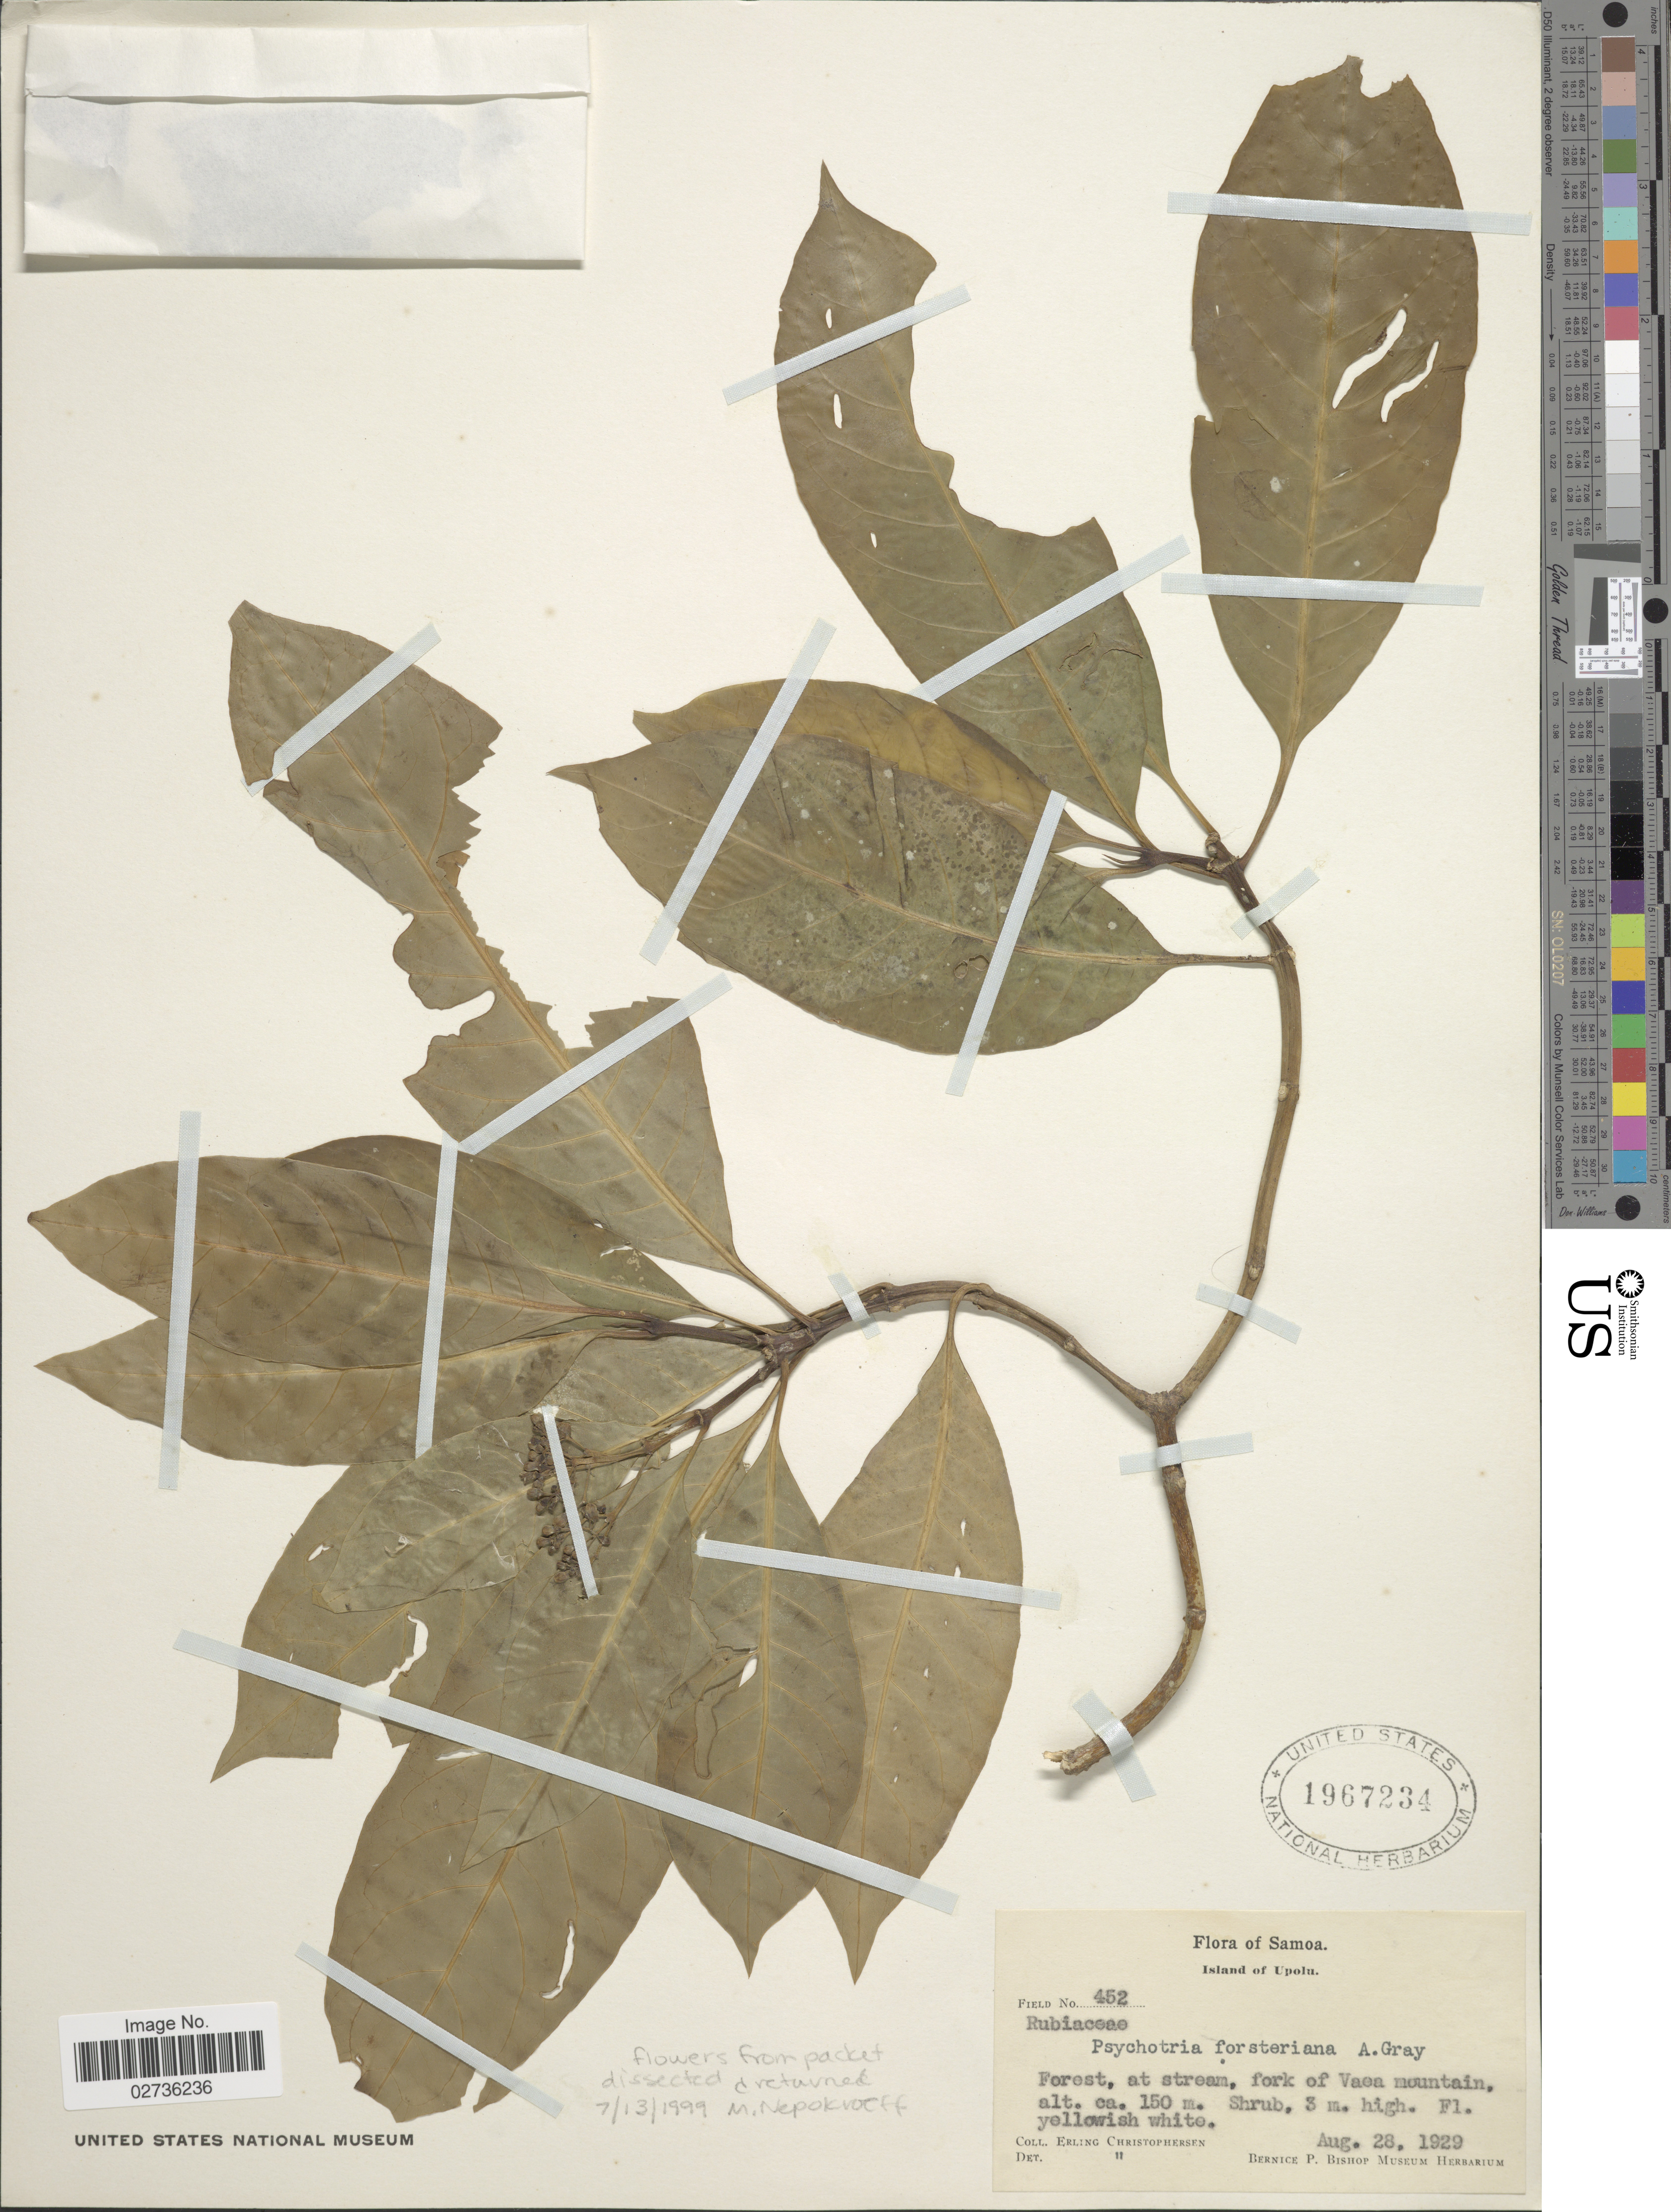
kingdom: Plantae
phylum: Tracheophyta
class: Magnoliopsida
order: Gentianales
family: Rubiaceae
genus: Psychotria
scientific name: Psychotria forsteriana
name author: A. Gray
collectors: E. Christophersen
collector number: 452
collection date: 1929-08-28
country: Samoa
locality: Samoa. Island of Upolu. Forest, at stream, fork of Vaea mountain.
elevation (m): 150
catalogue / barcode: US 1967234